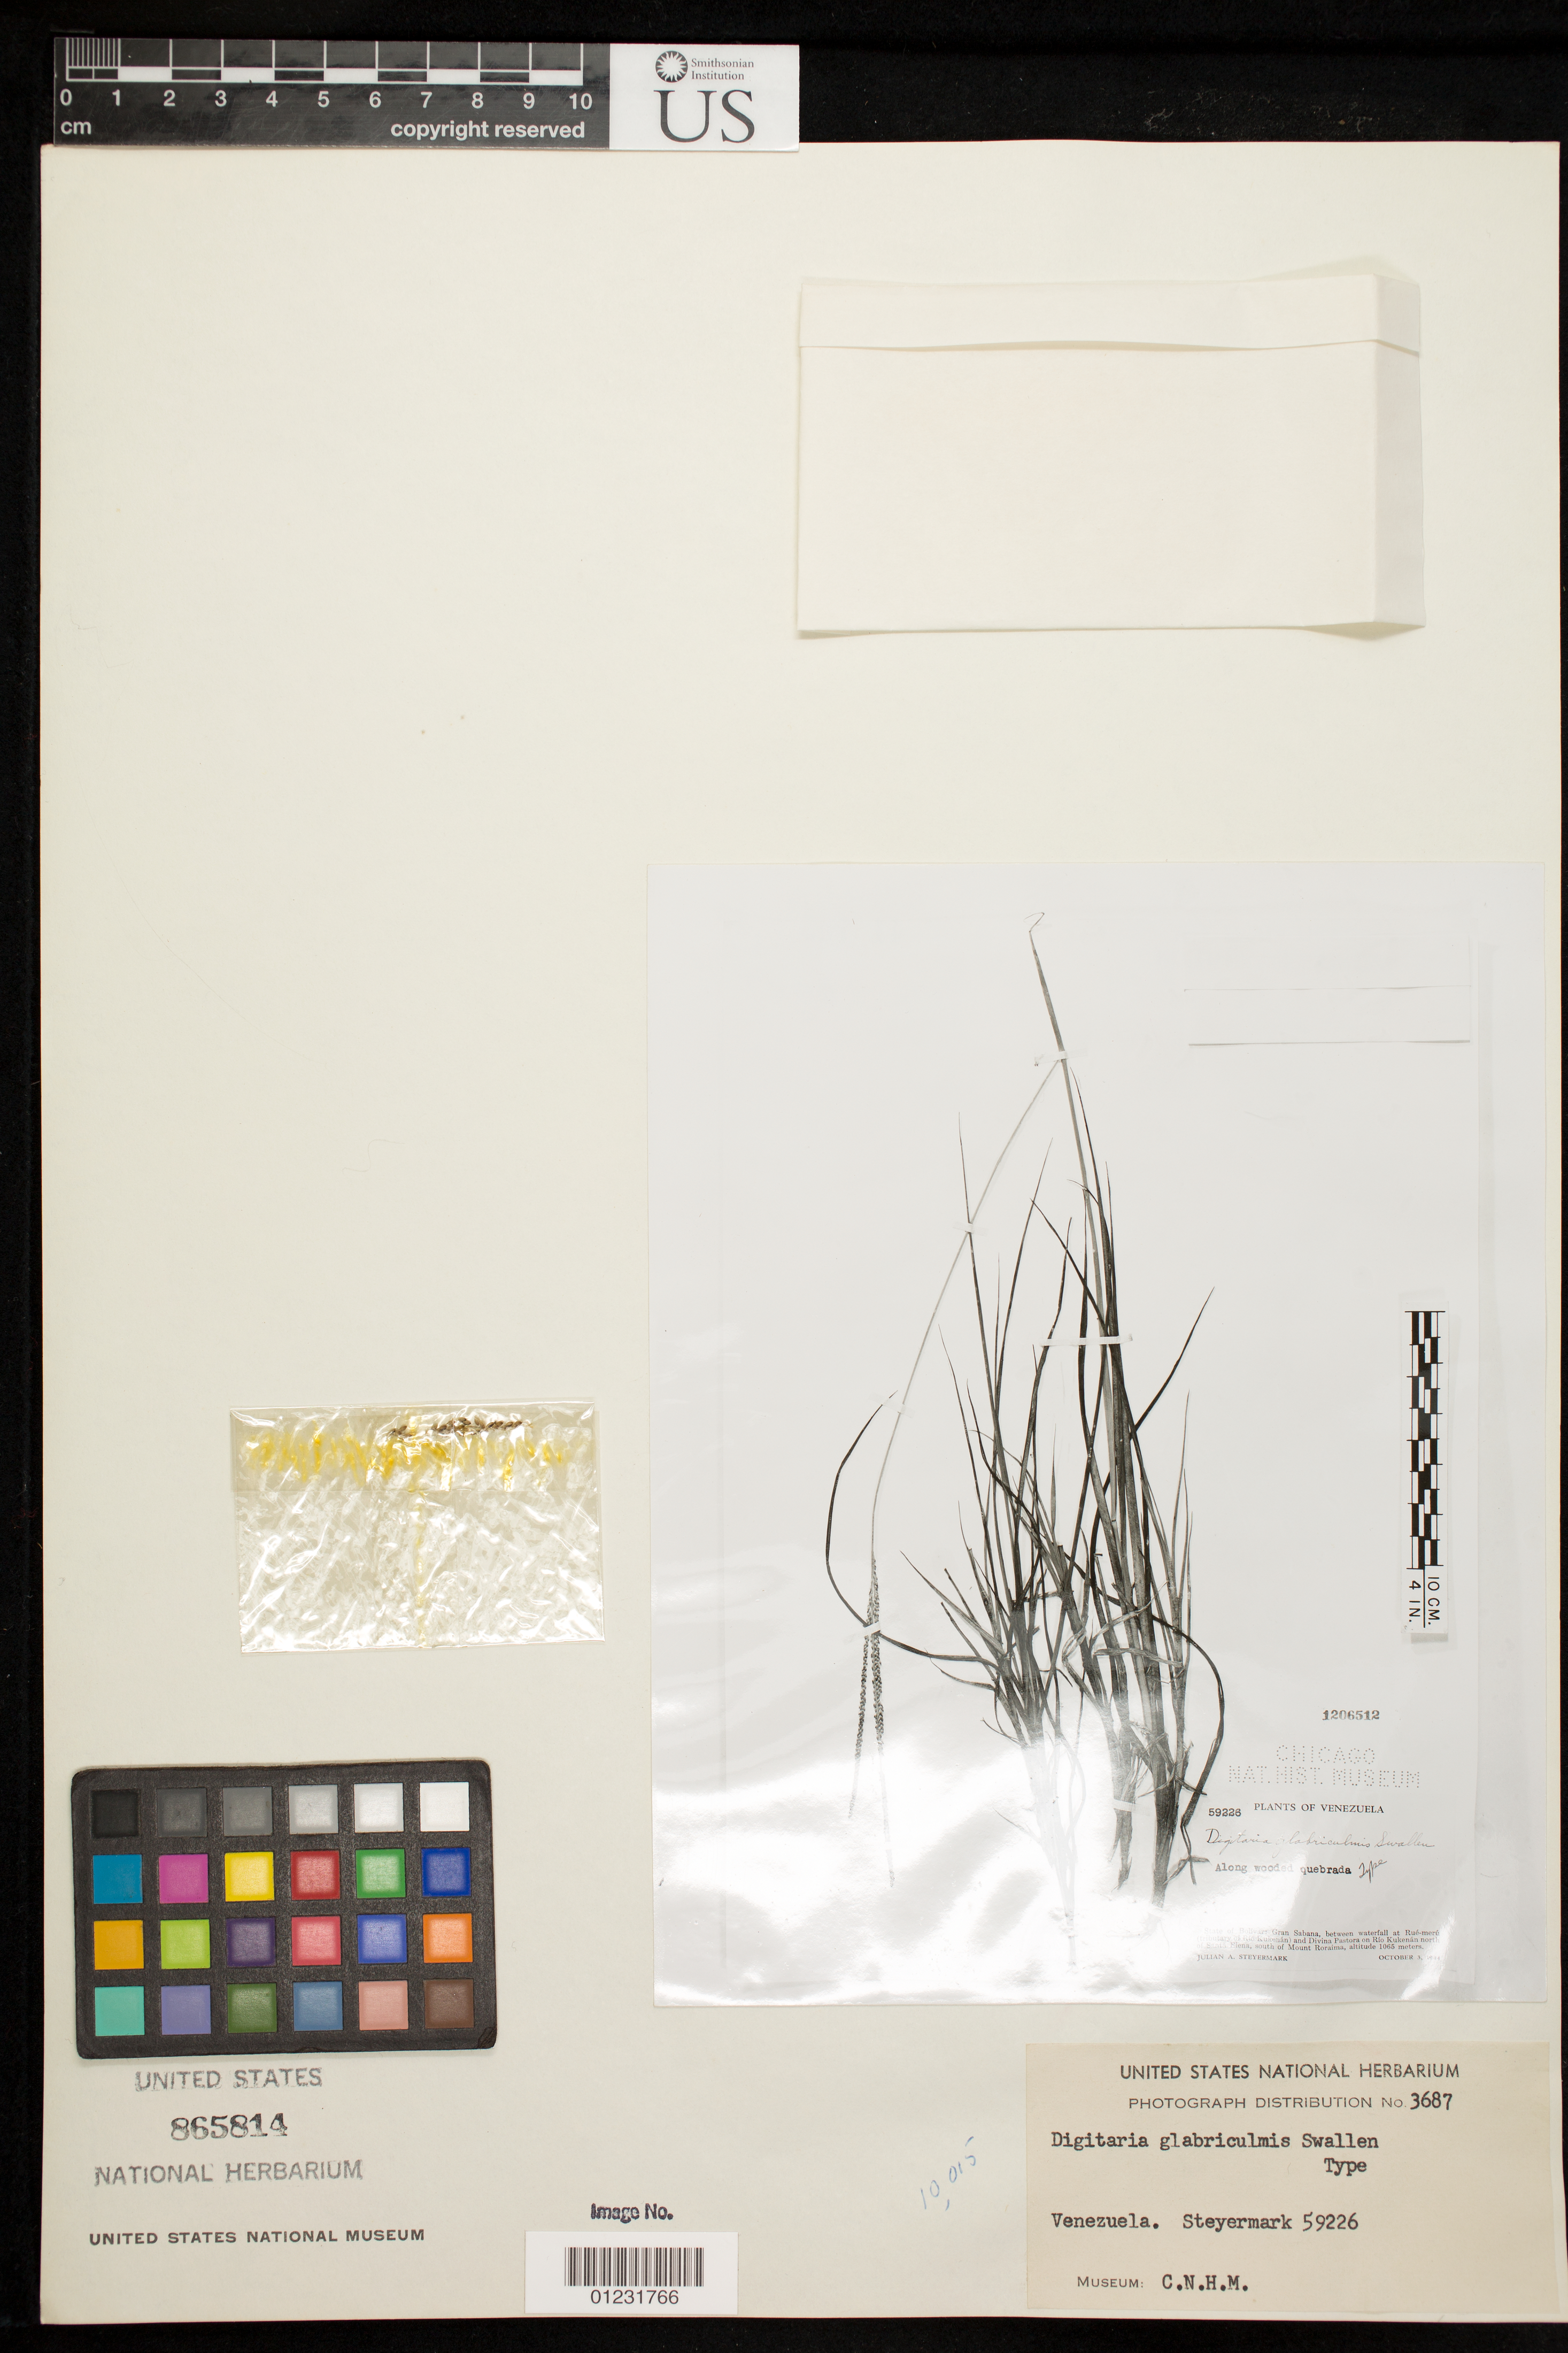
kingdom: Plantae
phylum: Tracheophyta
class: Liliopsida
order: Poales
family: Poaceae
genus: Digitaria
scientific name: Digitaria glabriculmis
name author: Swallen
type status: Isotype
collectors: J. Steyermark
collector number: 59226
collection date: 1944-10-03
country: Venezuela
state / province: Bolívar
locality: Gran Sabana, between waterfall at Rue-meru and Divina Pastora on Rio Kukenan north of Santa Elena, south of Mount Roraima.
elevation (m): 1065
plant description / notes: Fragmentary material of type specimen ex N.Y. Bot Gard.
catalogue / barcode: US 865814